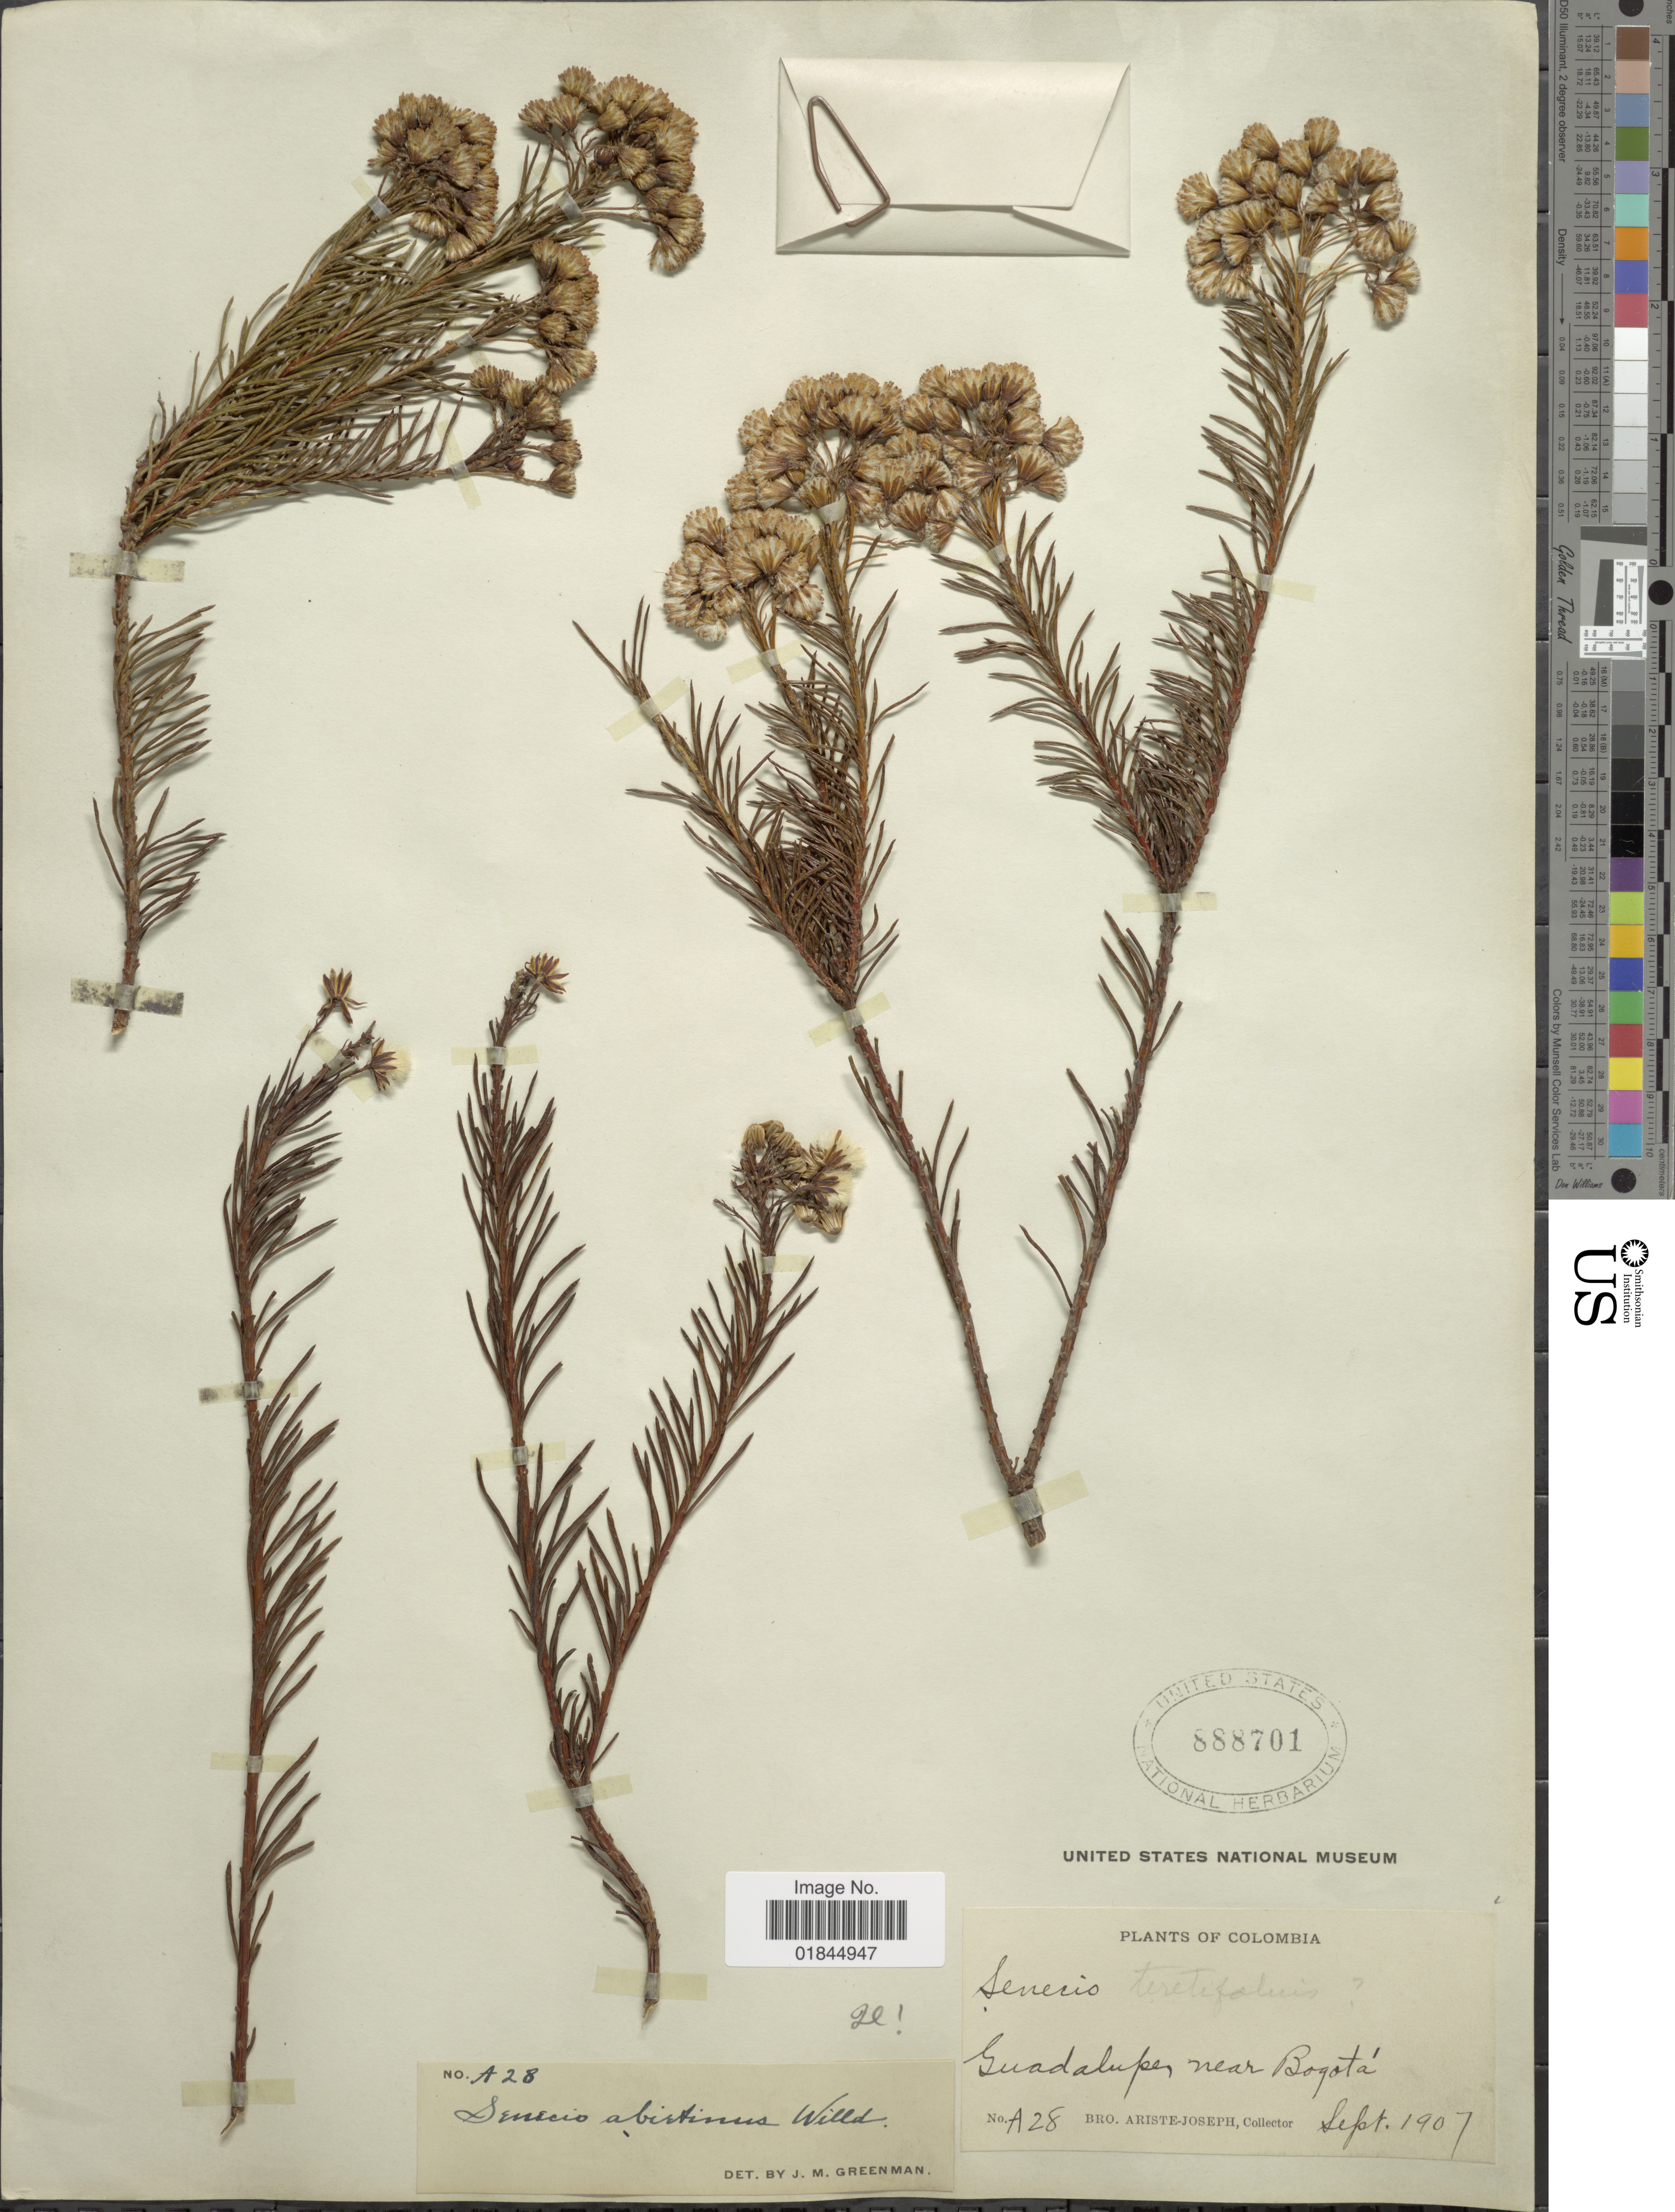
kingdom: Plantae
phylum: Tracheophyta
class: Magnoliopsida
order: Asterales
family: Asteraceae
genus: Pentacalia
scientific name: Pentacalia abietina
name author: (Willd. ex Wedd.) Cuatrec.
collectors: Bro. Ariste-Joseph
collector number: A28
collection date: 1907-09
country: Colombia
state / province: Bogota D.C.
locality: Guadalupe, near Bogotá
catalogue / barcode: US 888701